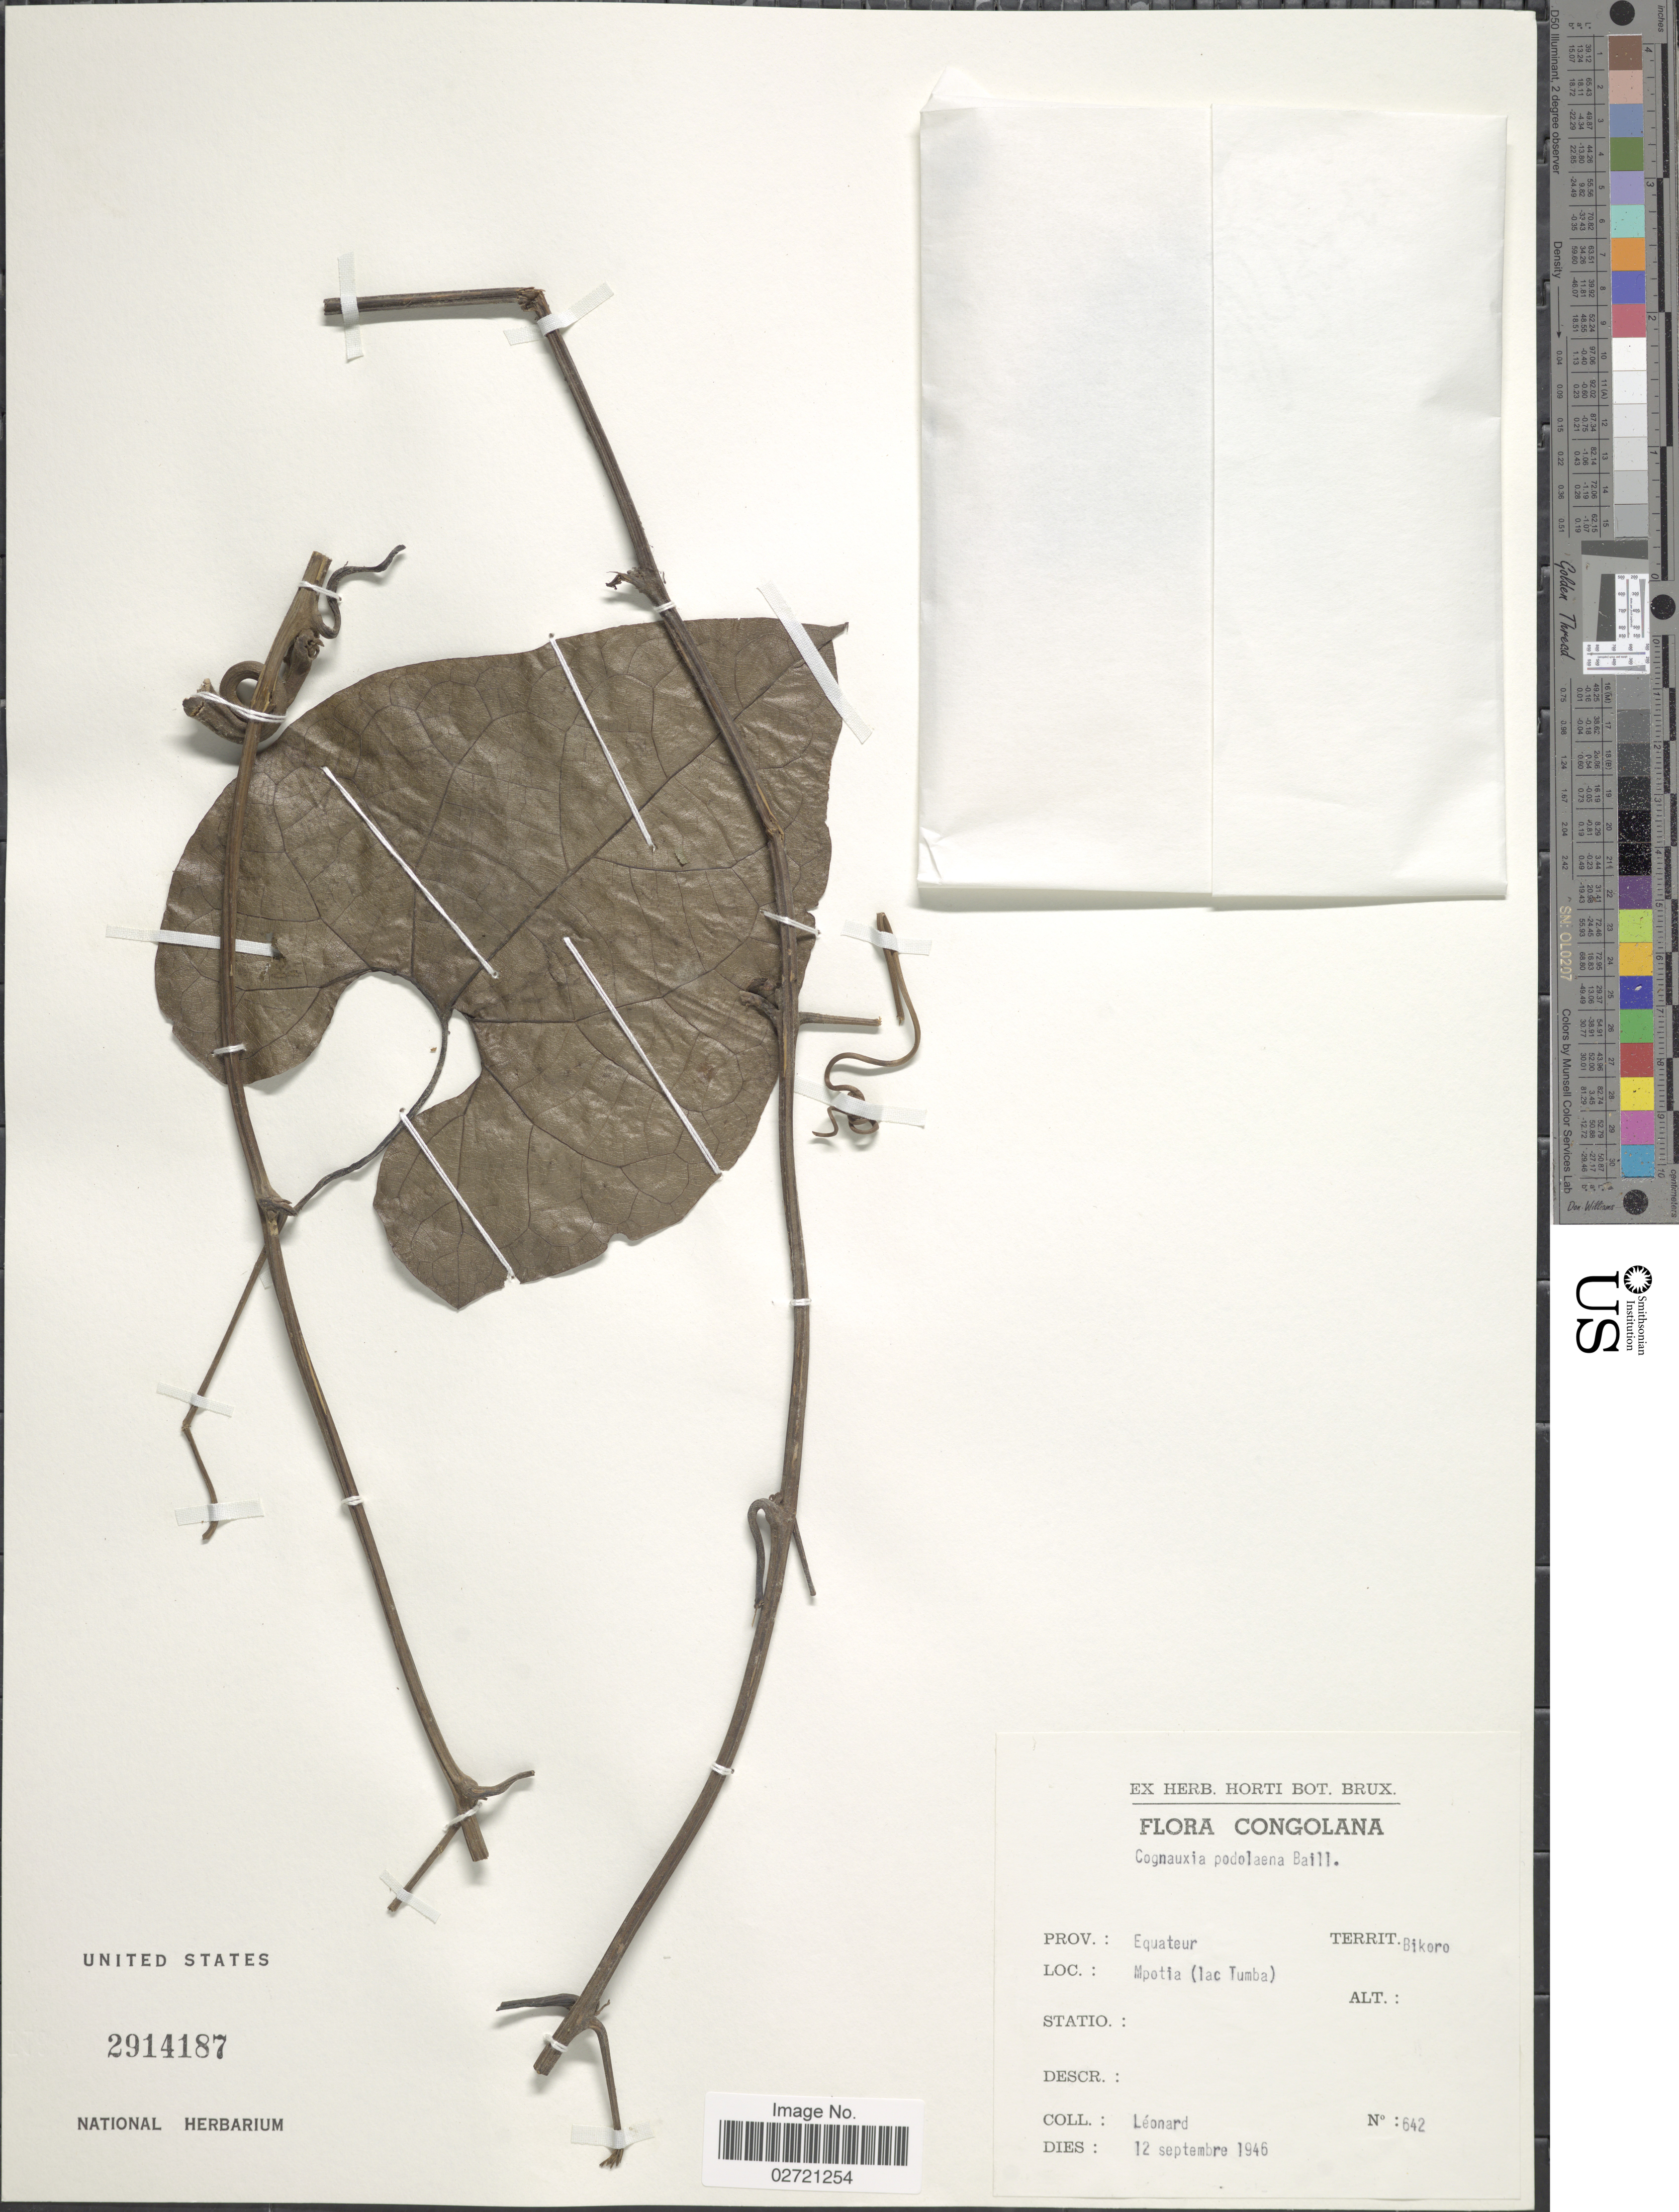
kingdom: Plantae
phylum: Tracheophyta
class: Magnoliopsida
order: Cucurbitales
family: Cucurbitaceae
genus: Cogniauxia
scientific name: Cogniauxia podolaena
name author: Baill.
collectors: -. Leonard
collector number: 642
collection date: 1946-09-12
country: Congo, Democratic Republic of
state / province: Equateur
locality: Congolana. Territ. Bikoro. Mpotia (lac Tumba)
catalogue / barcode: US 2914187